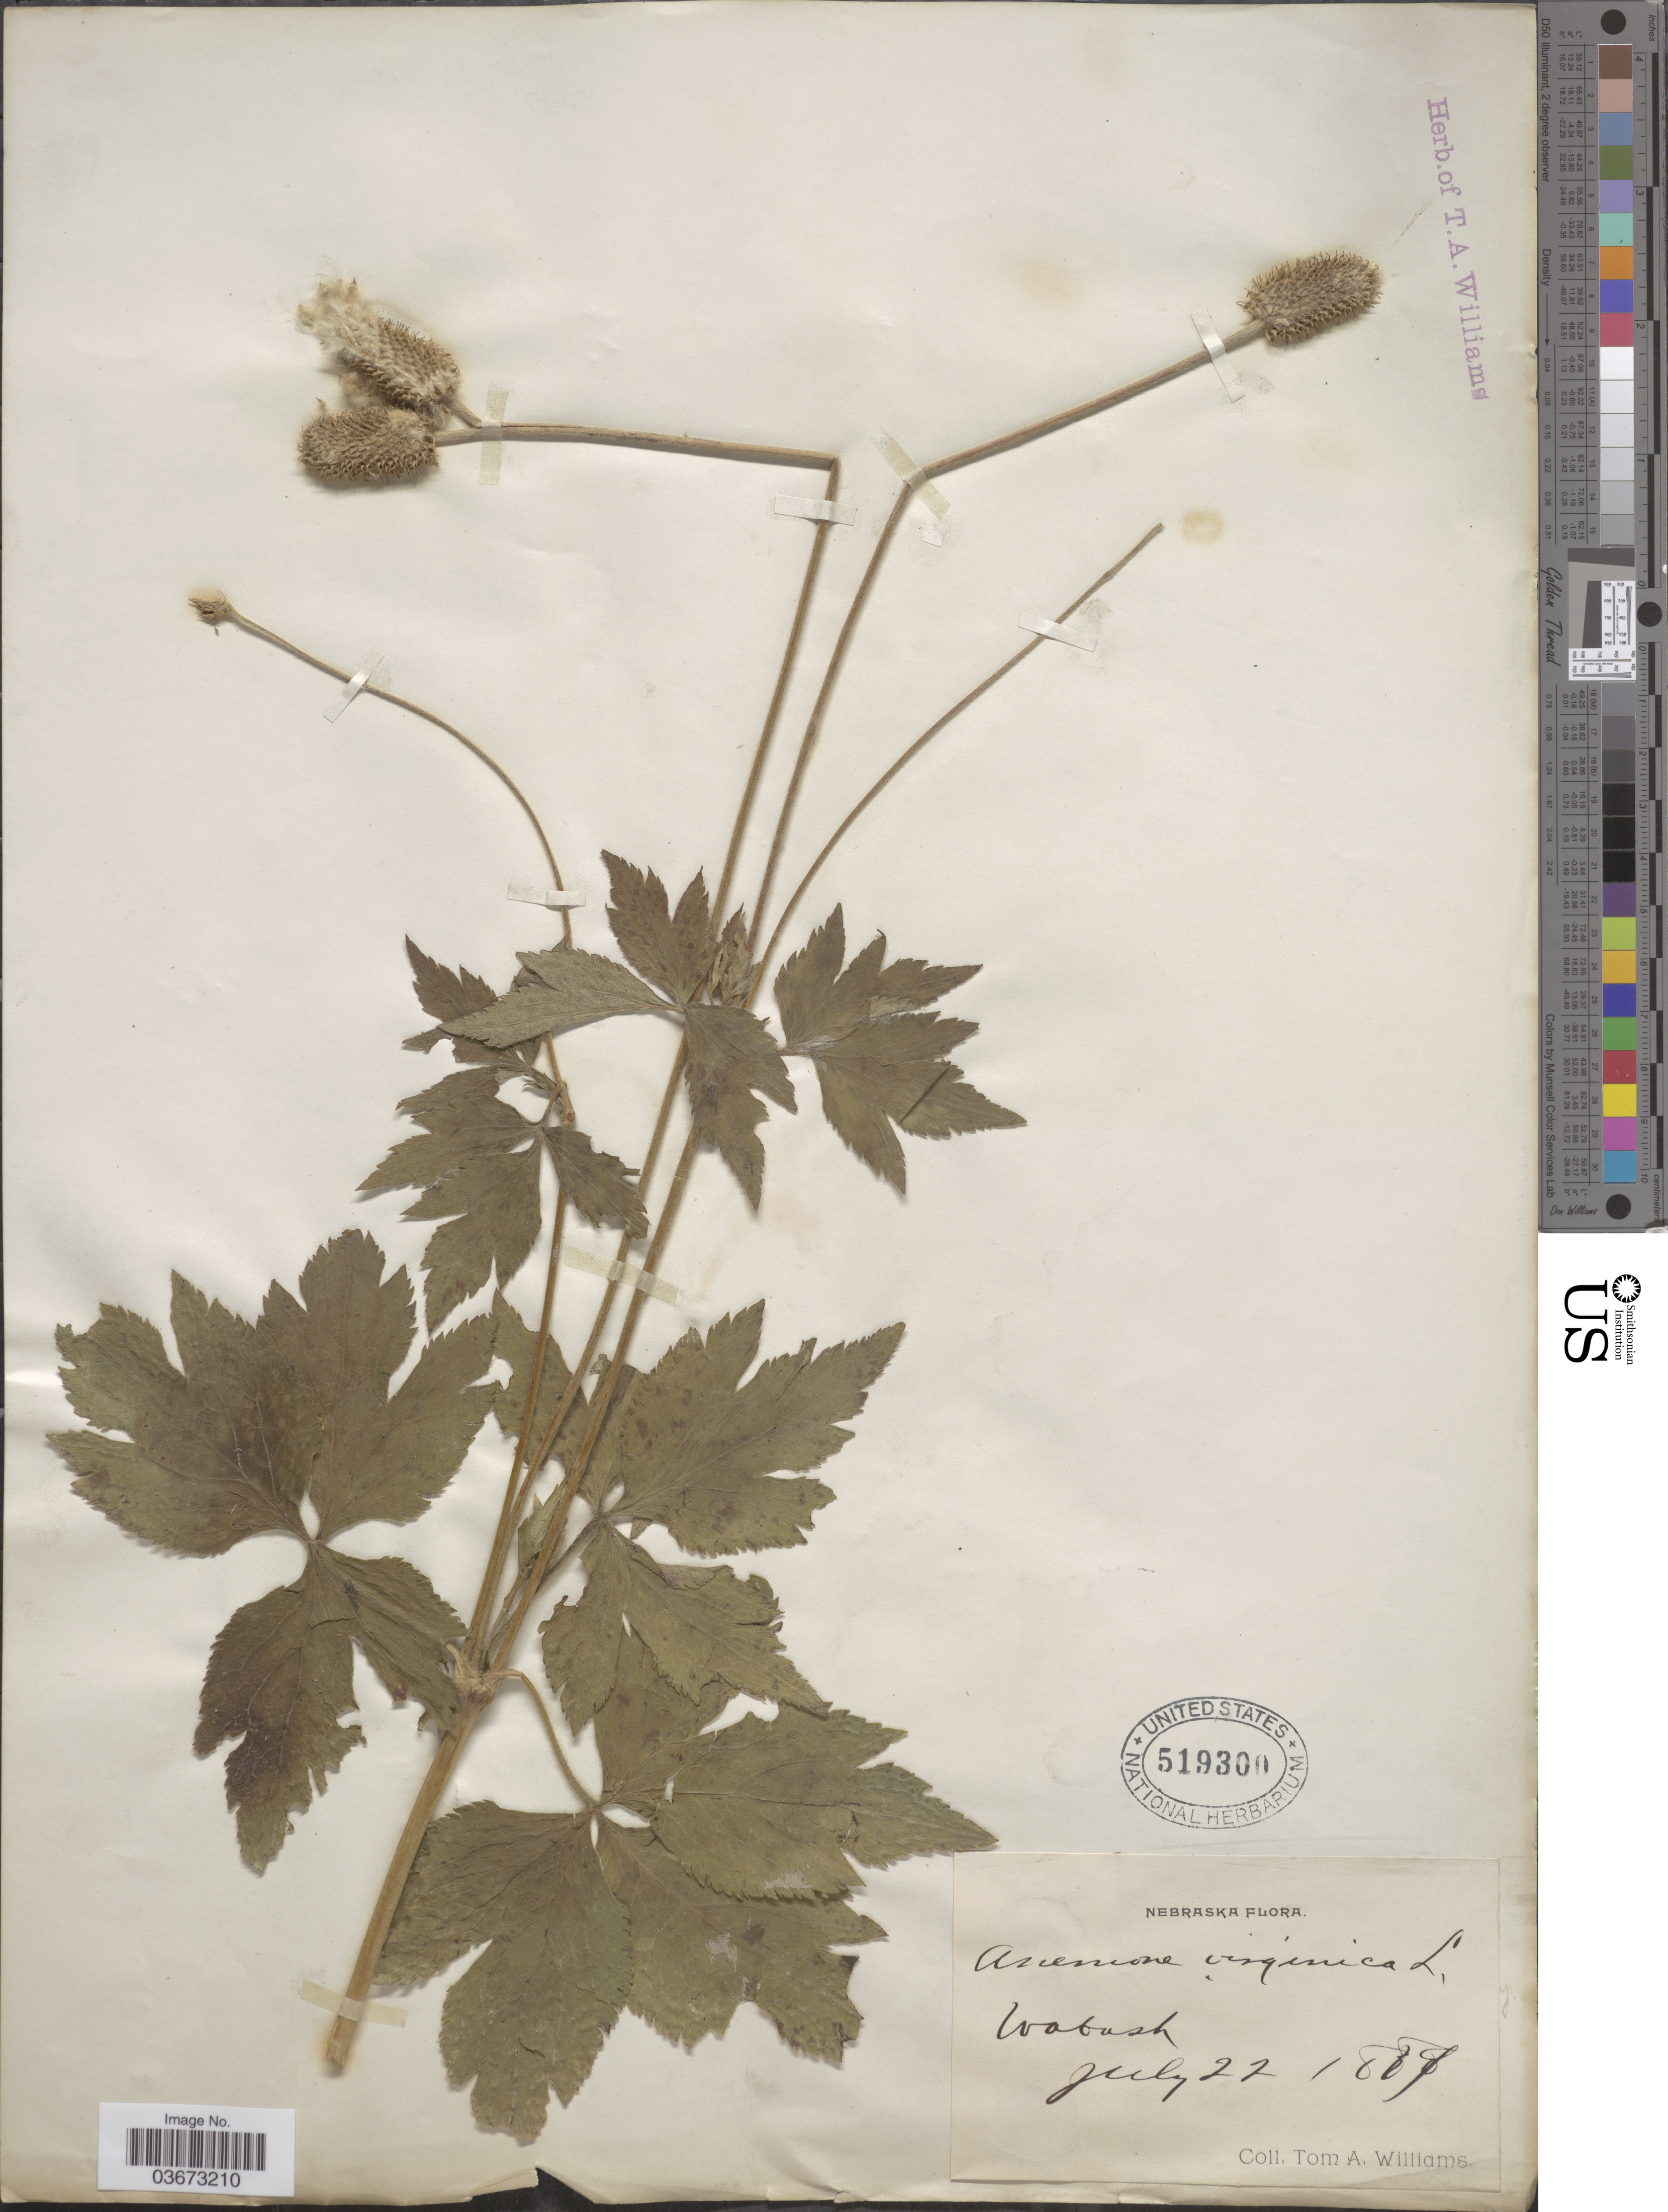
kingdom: Plantae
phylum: Tracheophyta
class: Magnoliopsida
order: Ranunculales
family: Ranunculaceae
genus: Anemone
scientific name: Anemone virginiana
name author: L.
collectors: T. A. Williams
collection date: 1889-07-22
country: United States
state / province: Nebraska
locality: Wabash.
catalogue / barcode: US 519300